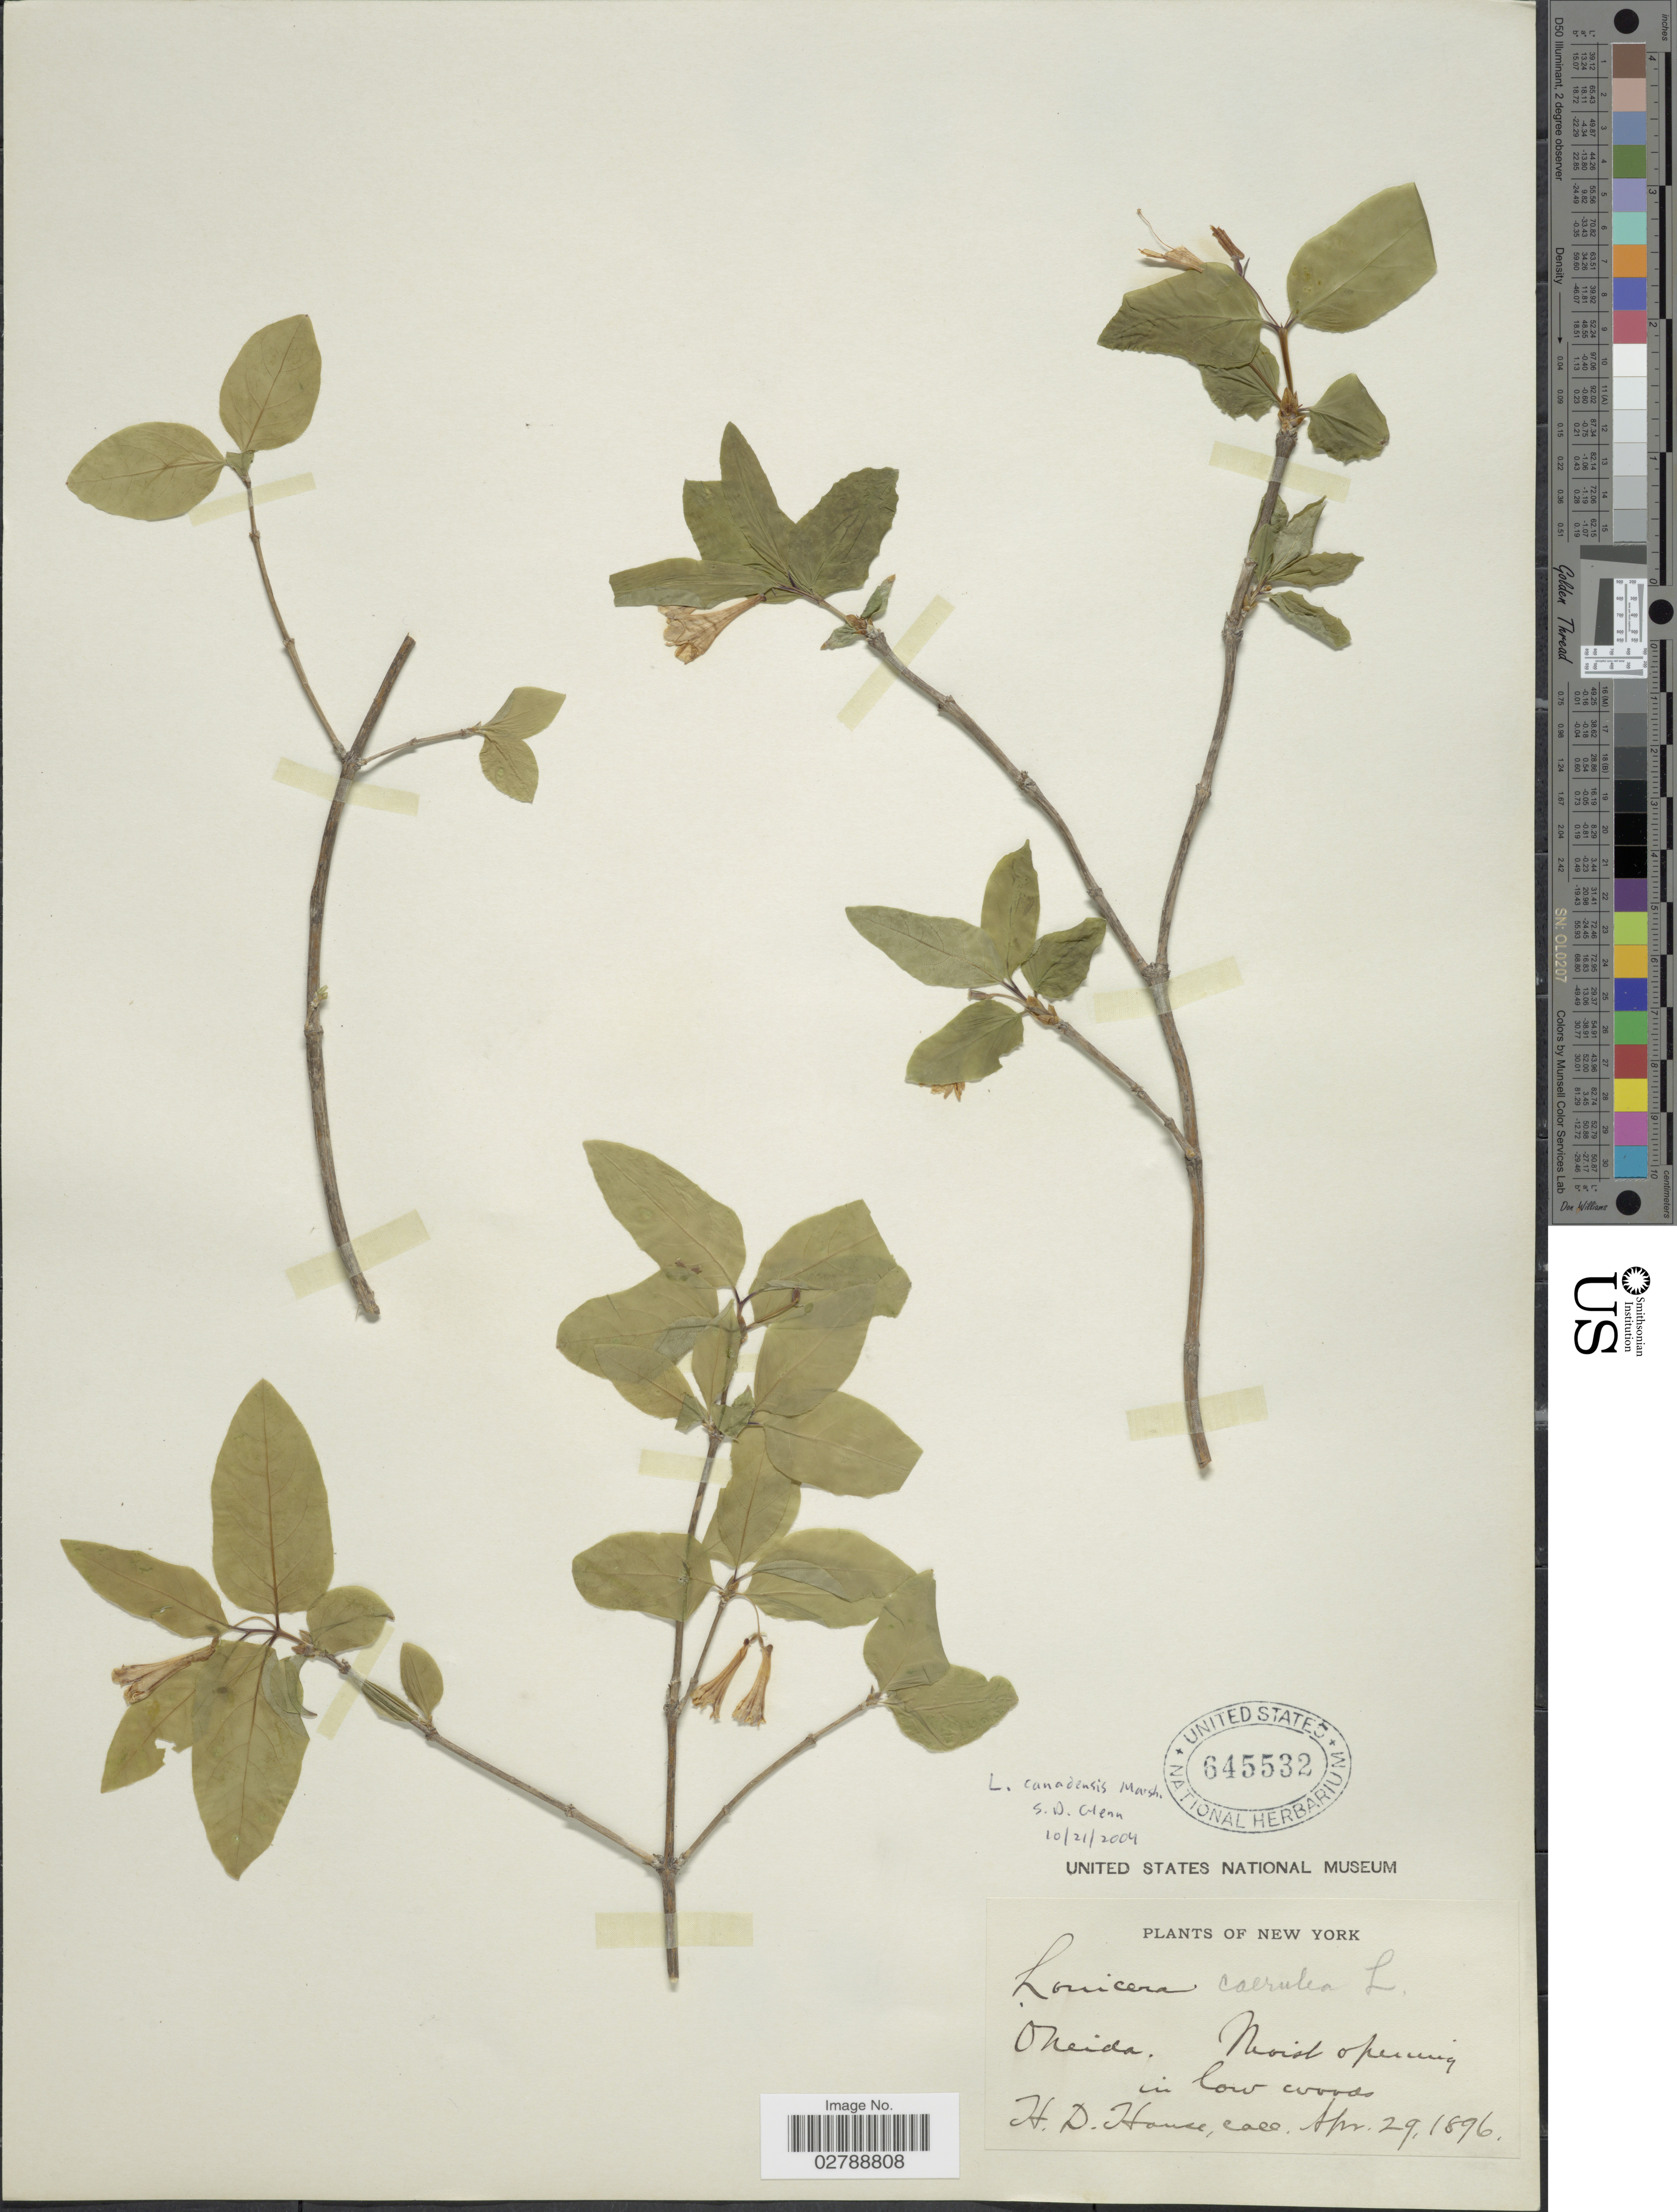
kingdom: Plantae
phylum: Tracheophyta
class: Magnoliopsida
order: Dipsacales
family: Caprifoliaceae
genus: Lonicera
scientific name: Lonicera canadensis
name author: Bartram & W. Bartram ex Marshall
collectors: H. D. House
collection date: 1896-04-29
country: United States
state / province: New York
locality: Oneida.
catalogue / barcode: US 645532